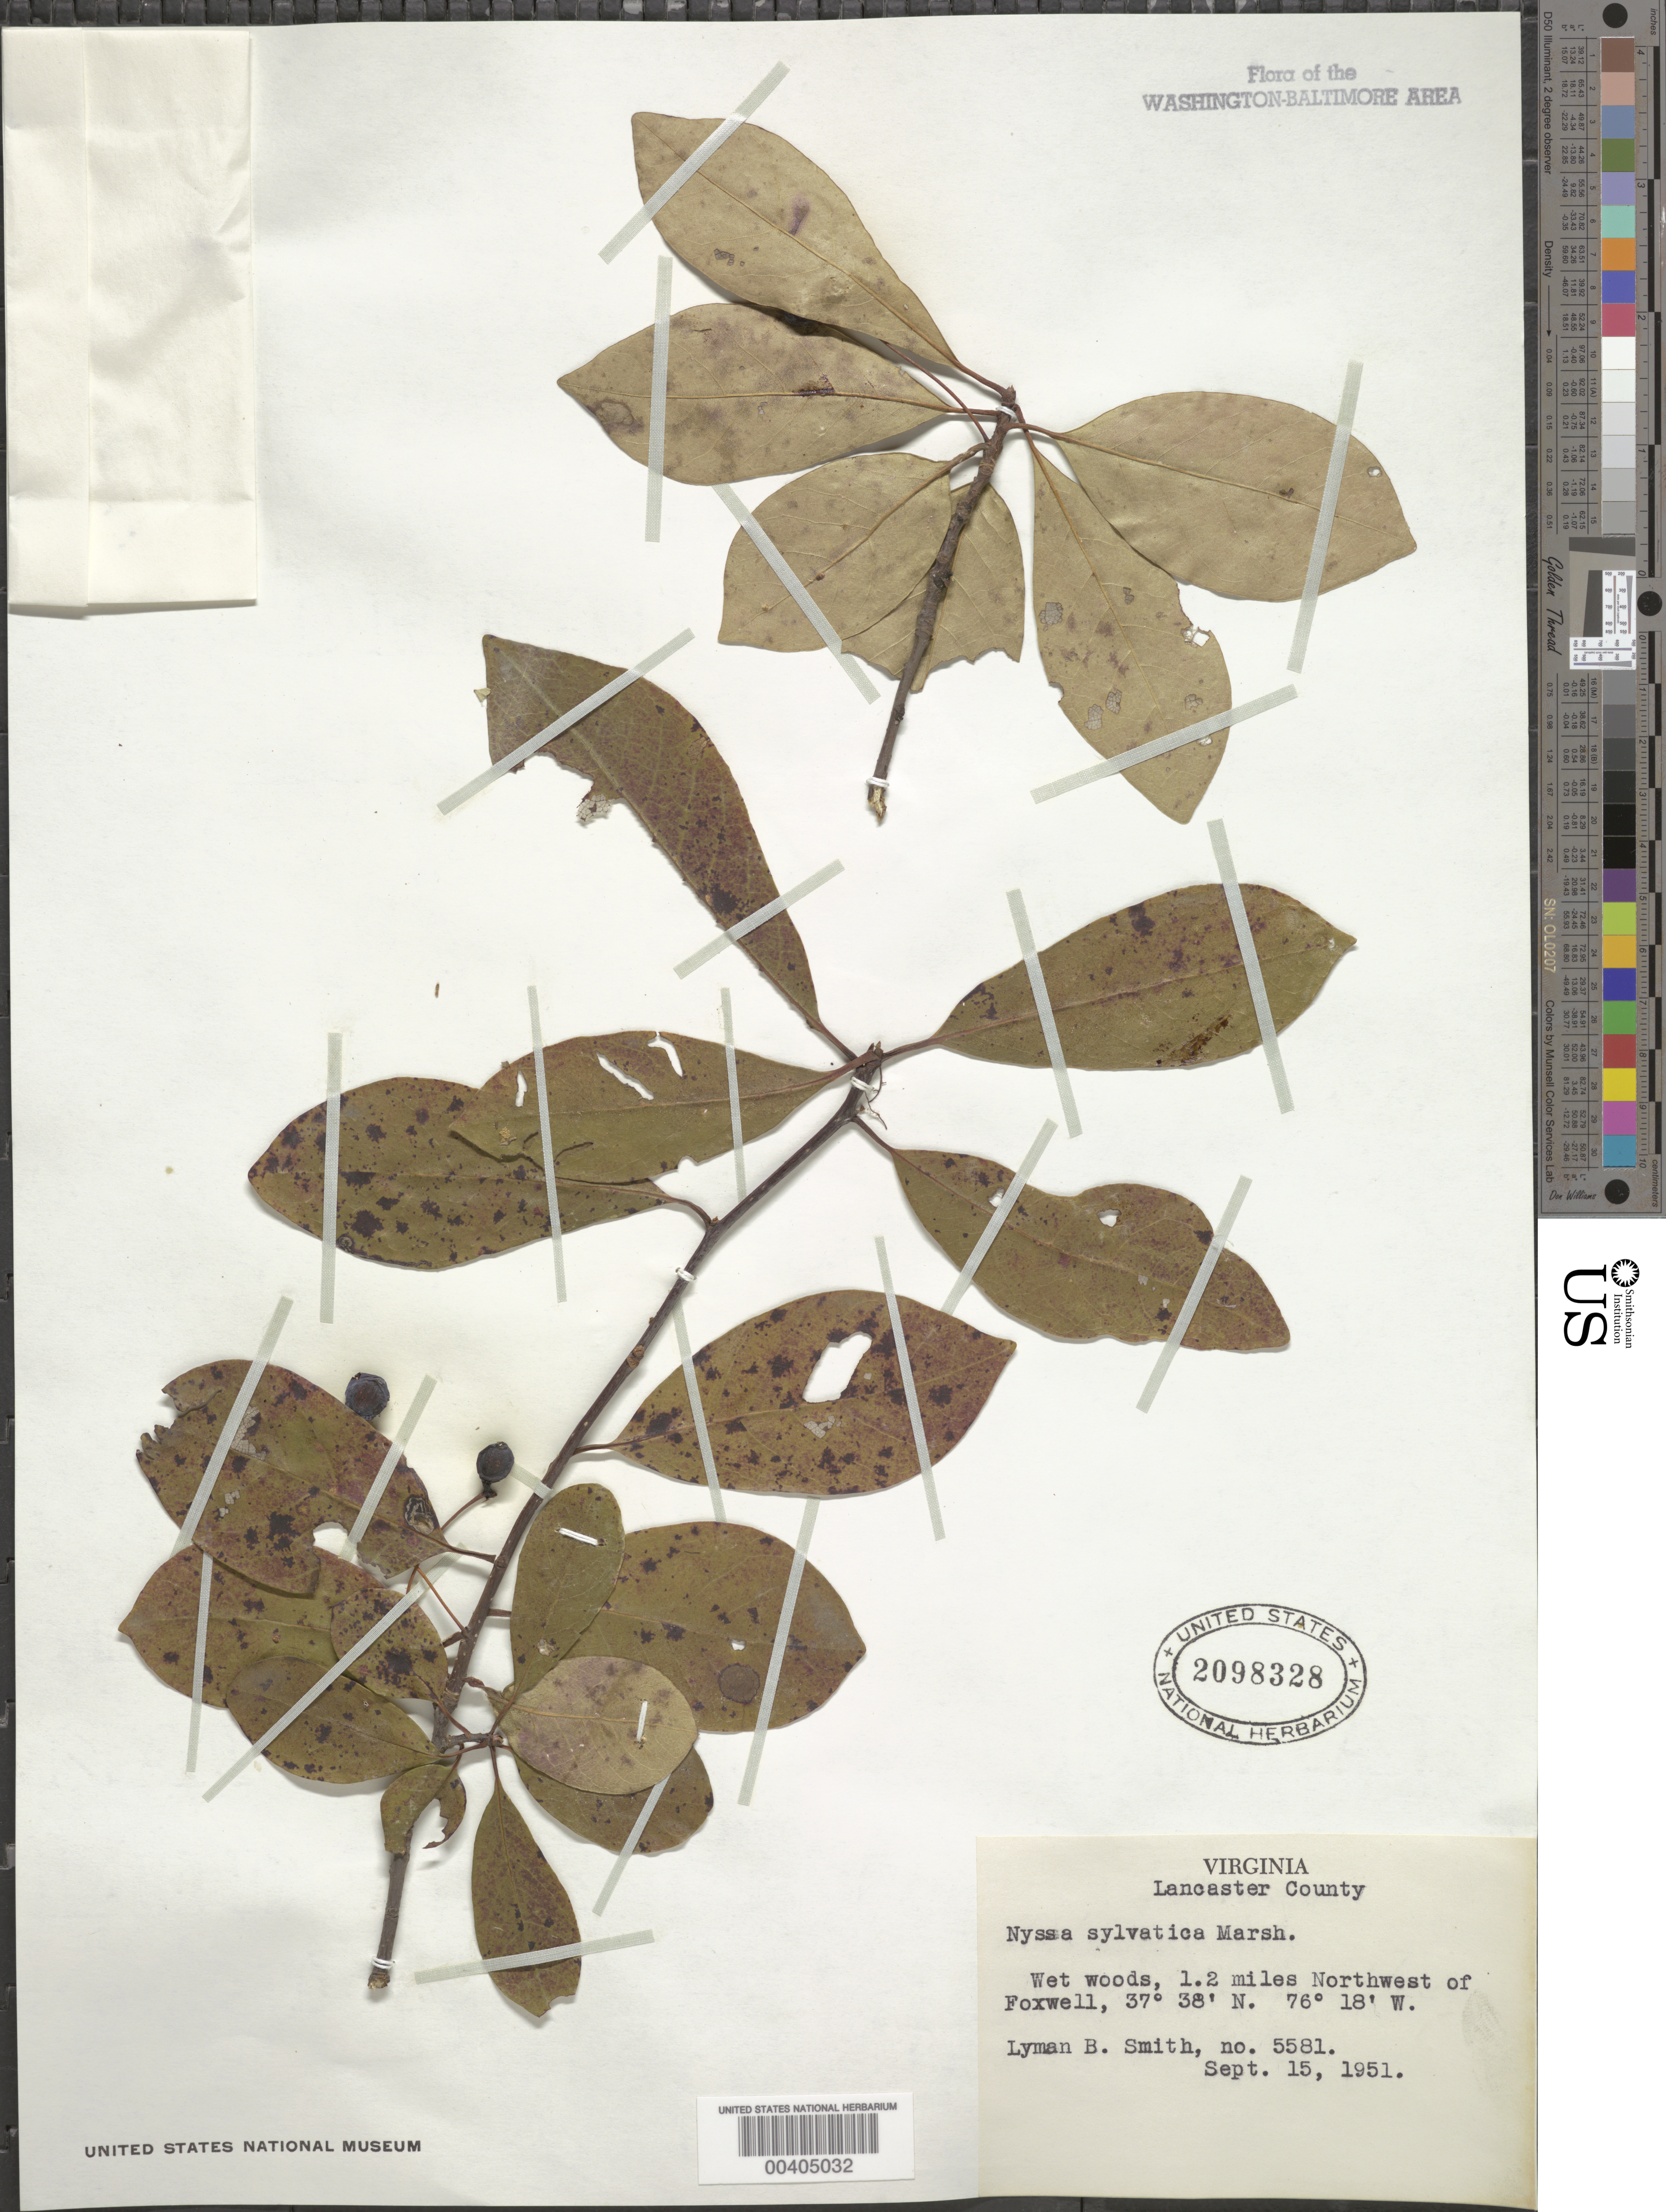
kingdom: Plantae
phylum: Tracheophyta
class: Magnoliopsida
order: Cornales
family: Nyssaceae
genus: Nyssa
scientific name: Nyssa sylvatica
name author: Marshall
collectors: L. Smith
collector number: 5581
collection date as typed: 15 Sep 1951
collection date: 1951-09-15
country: United States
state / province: Virginia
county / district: Lancaster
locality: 1.2 miles Northwest of Foxwell. Utes W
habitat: Wet woods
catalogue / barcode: US 2098328